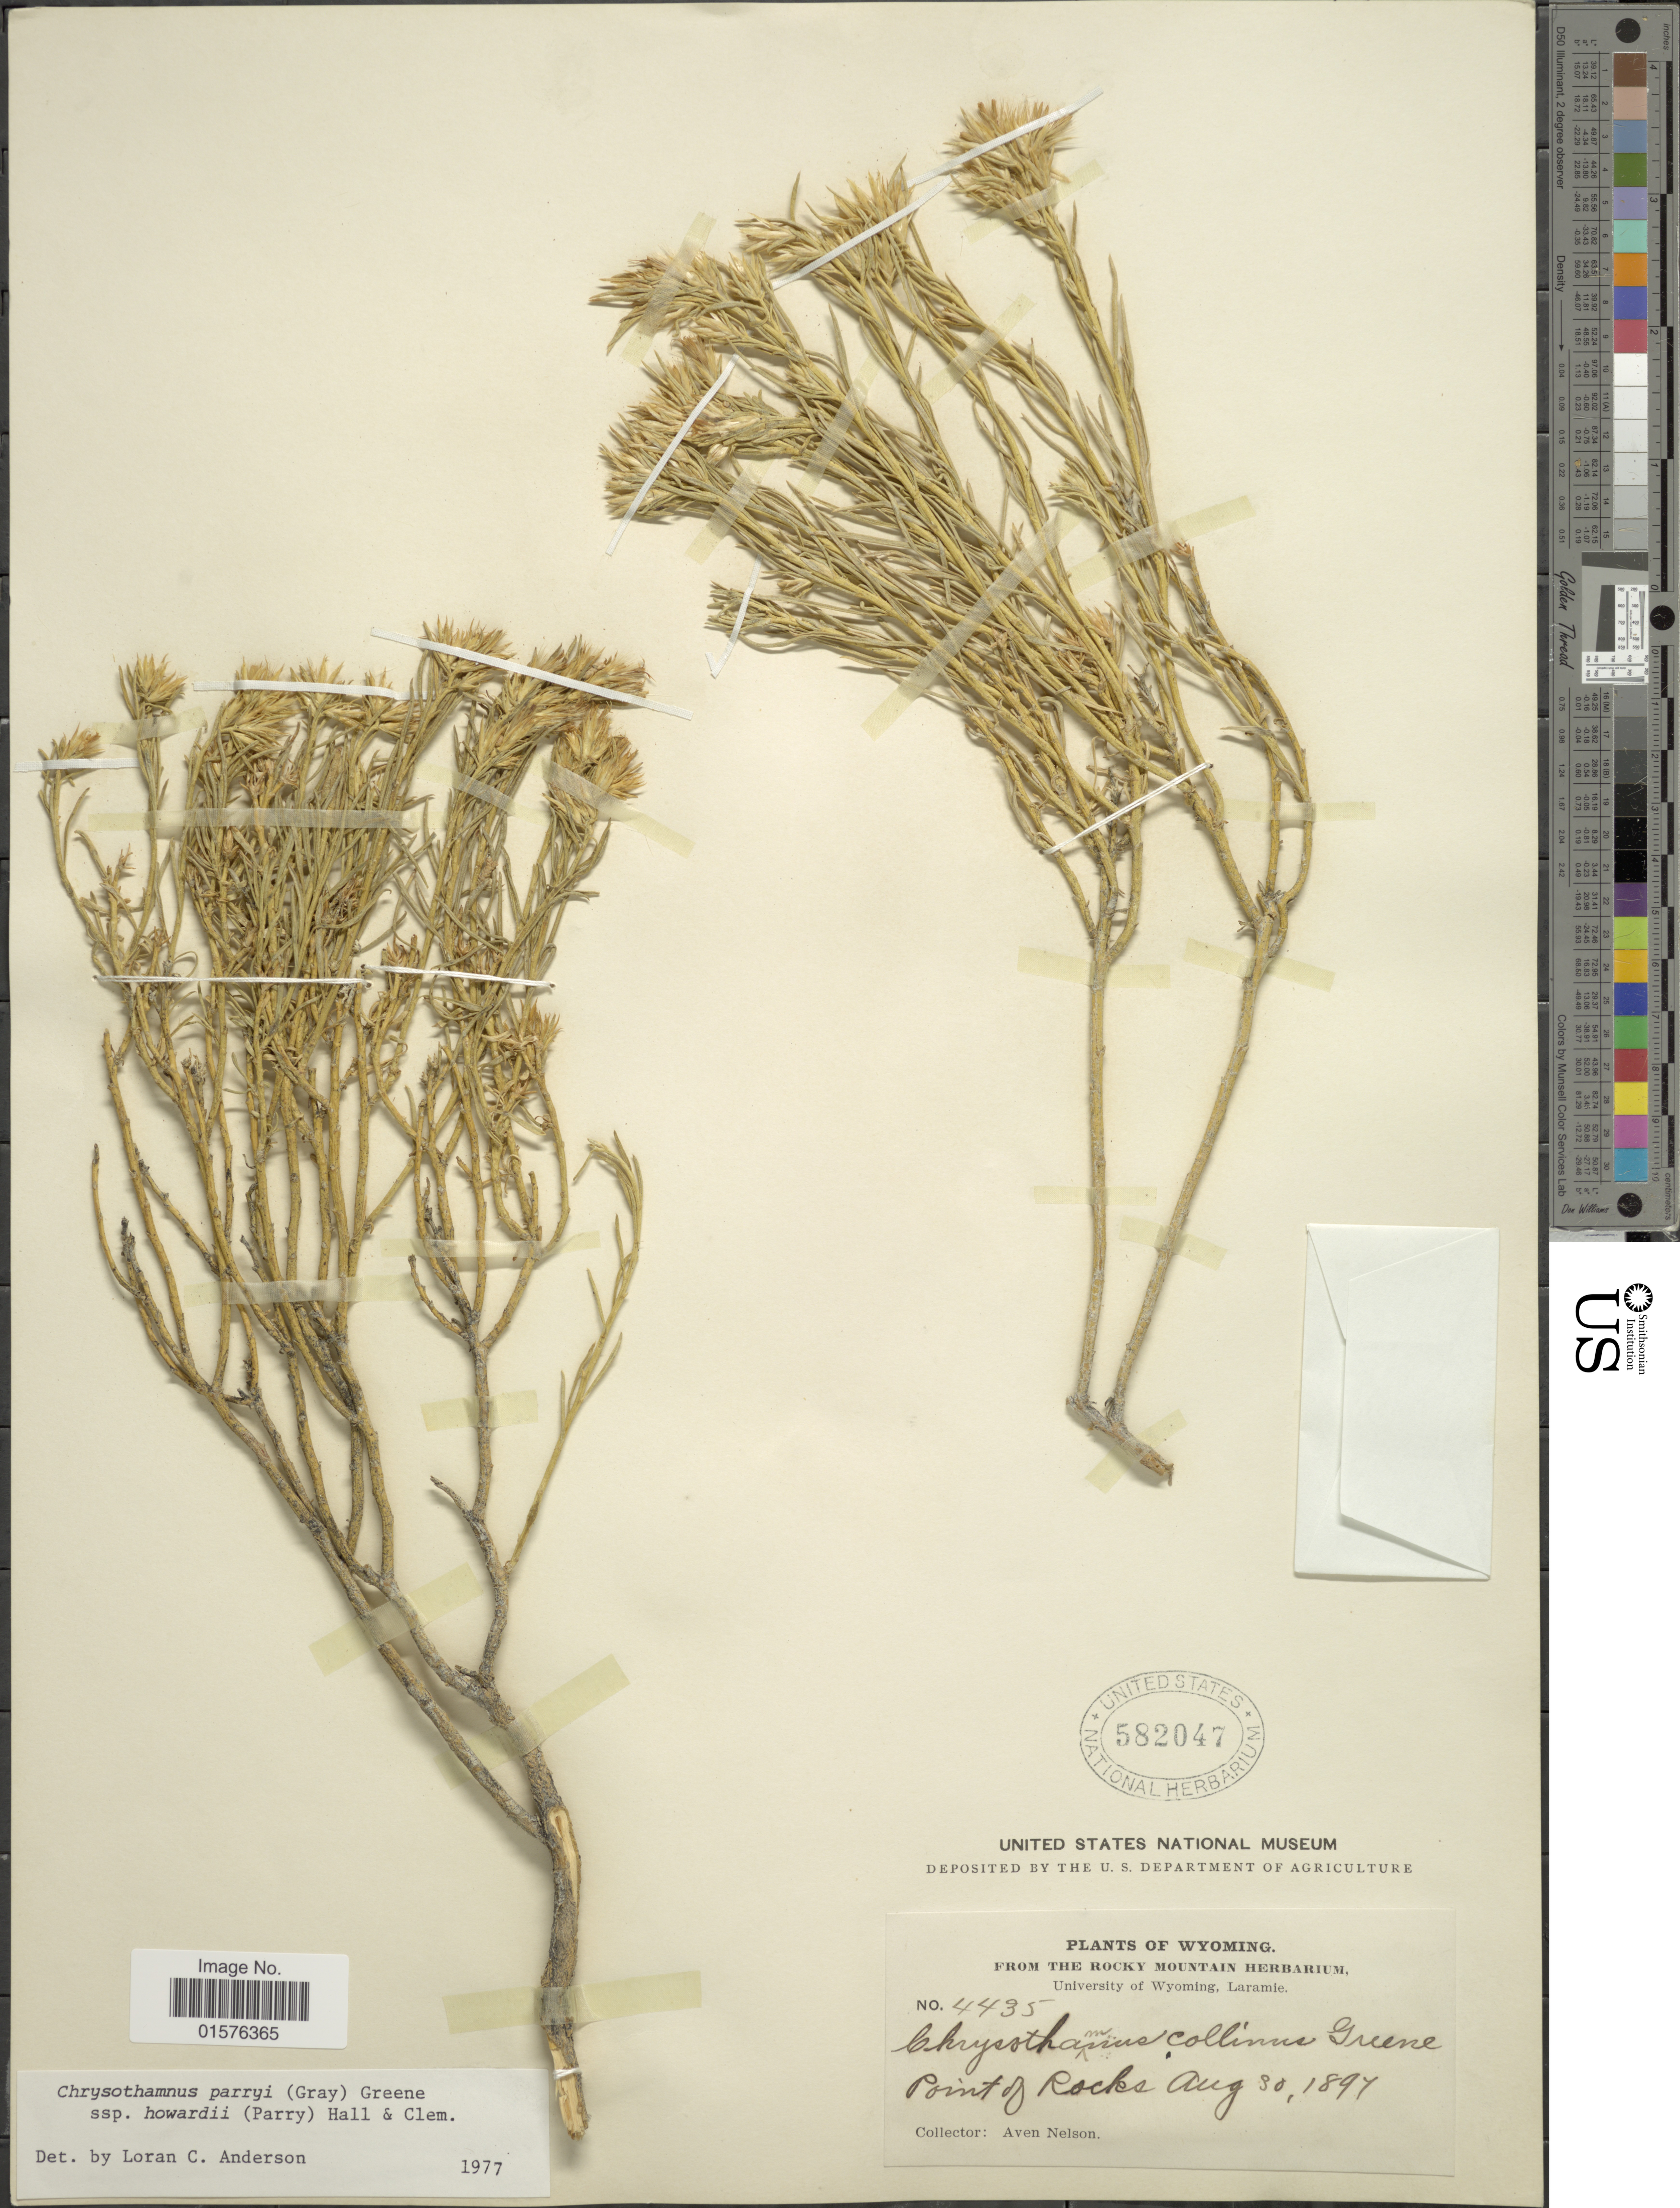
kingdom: Plantae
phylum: Tracheophyta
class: Magnoliopsida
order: Asterales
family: Asteraceae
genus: Ericameria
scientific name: Ericameria parryi var. howardii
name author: (A. Gray) G.L. Nesom & G.I. Baird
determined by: Urbatsch, Lowell E., Curator (LSU), Louisiana State University (UNITED STATES)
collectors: A. Nelson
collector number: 4435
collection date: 1897-08-30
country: United States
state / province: Wyoming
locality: Point of Rocks.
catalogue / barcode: US 582047